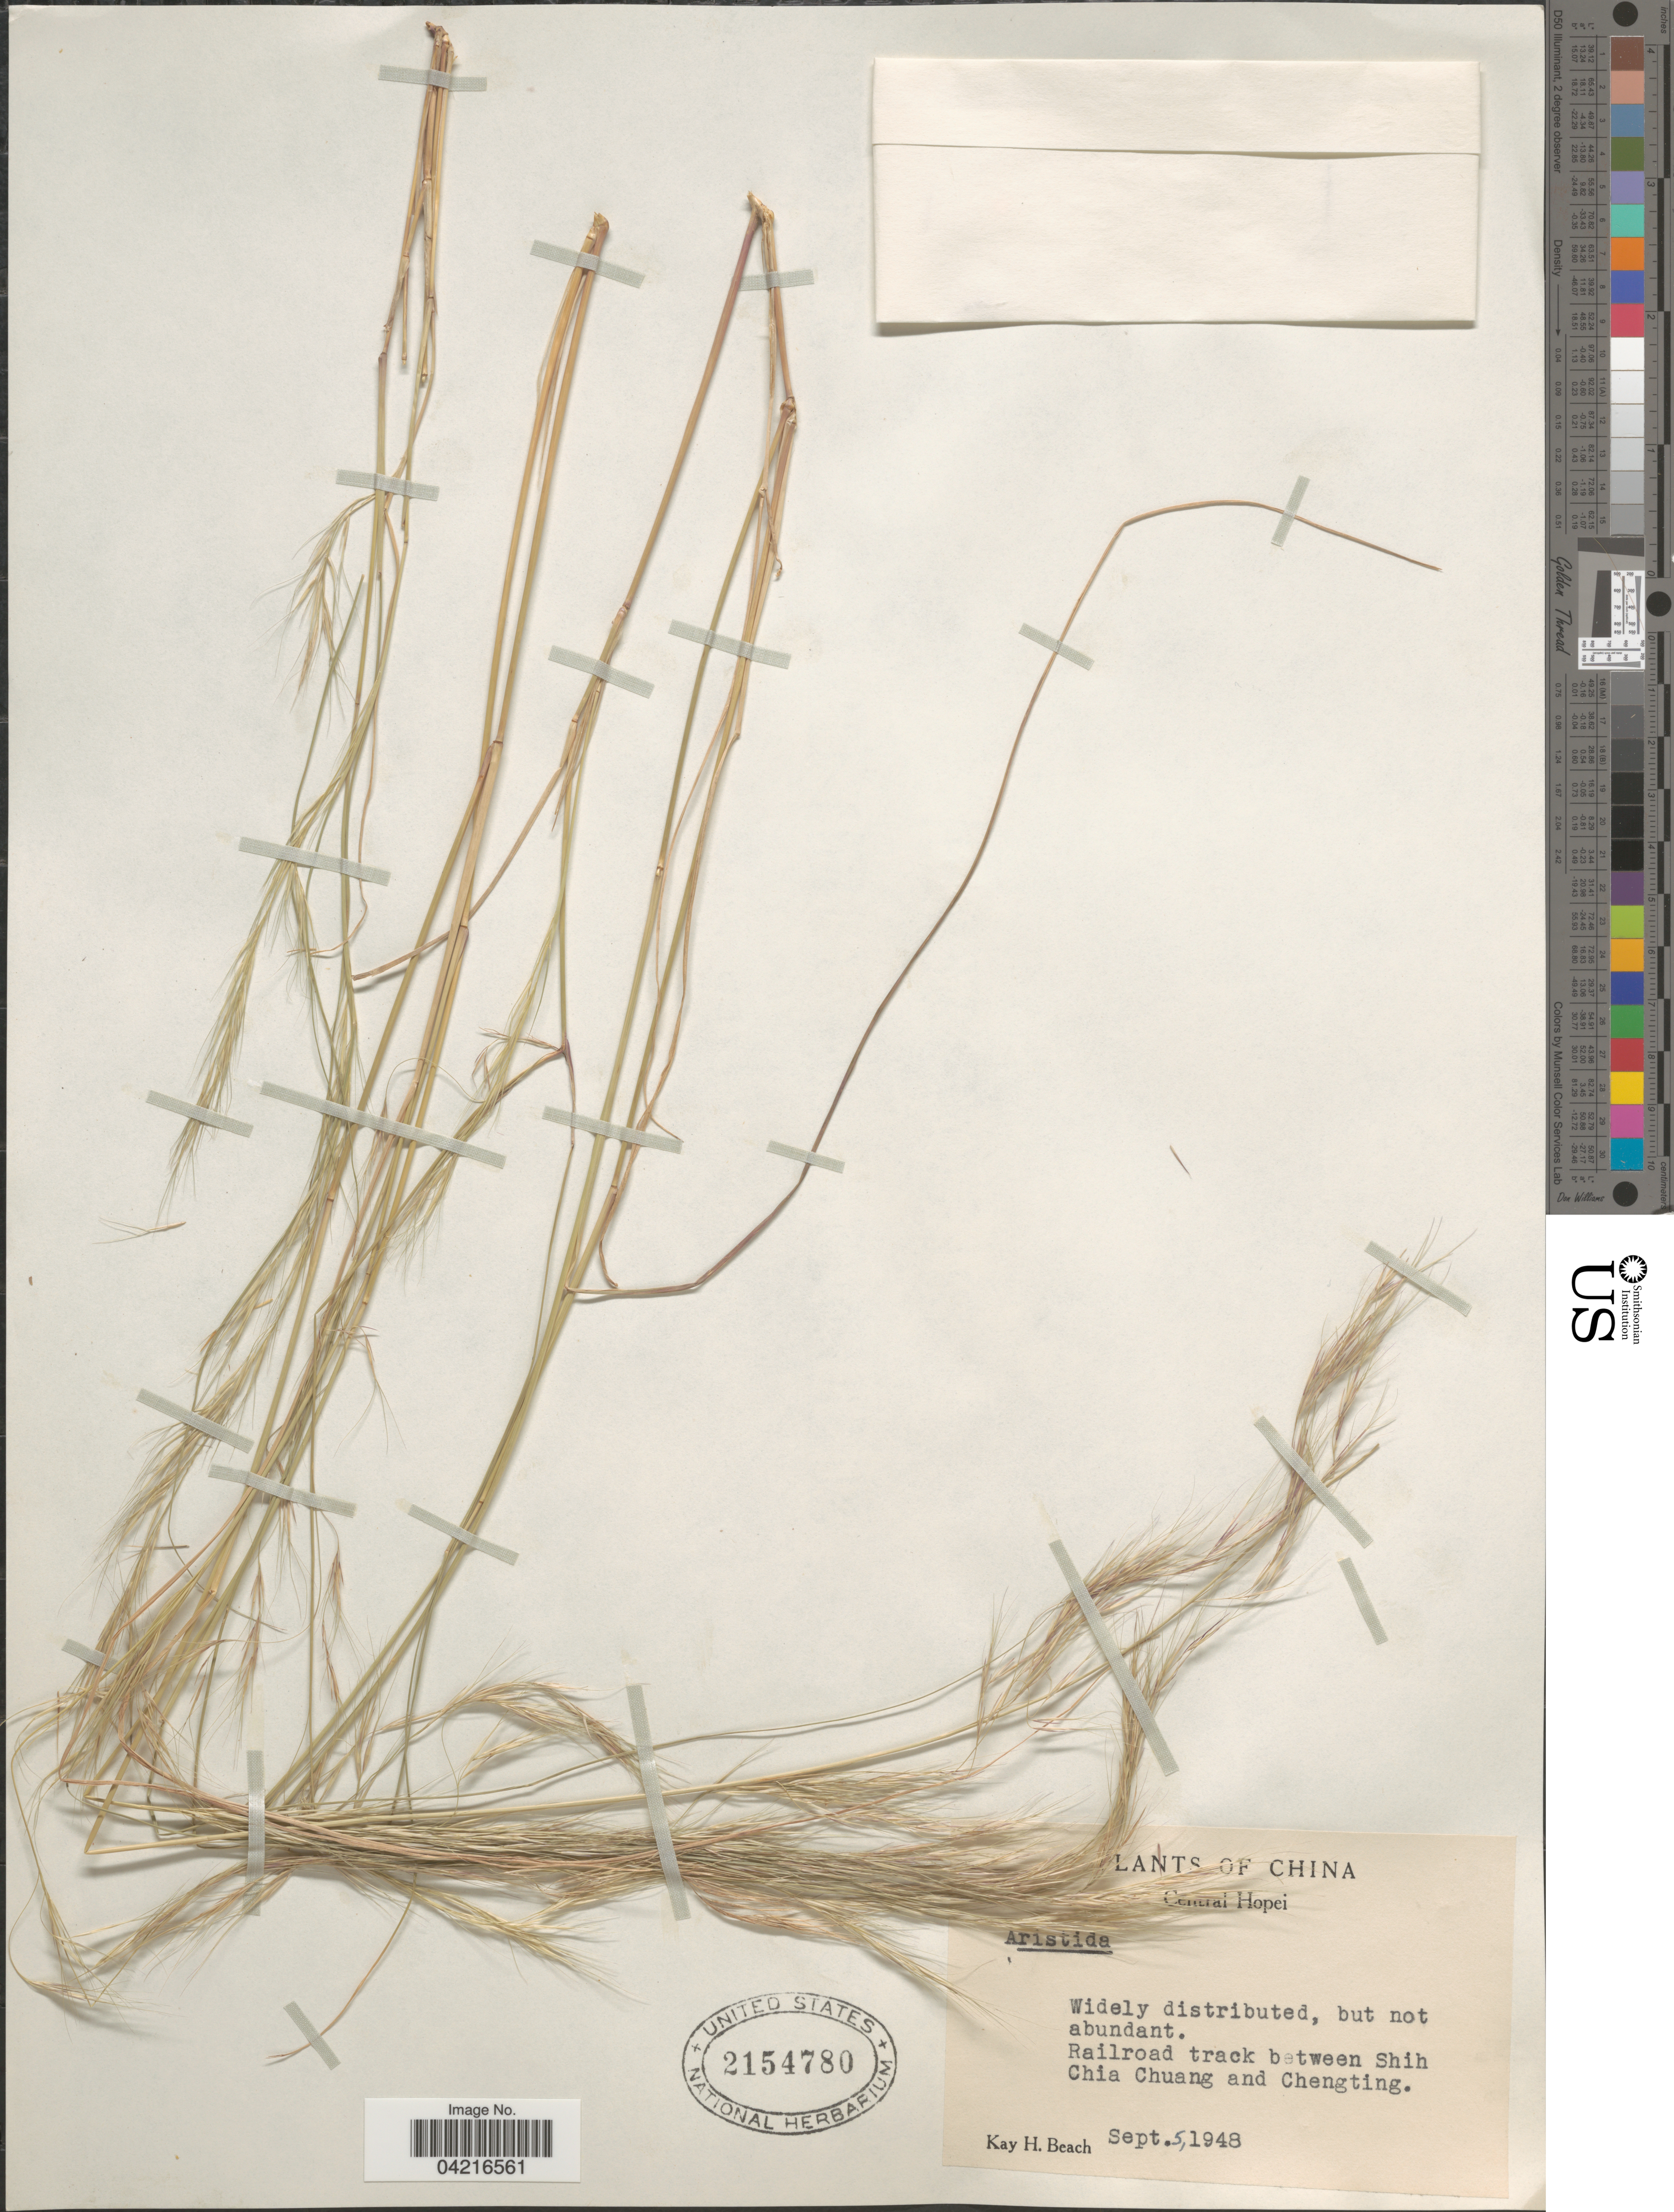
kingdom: Plantae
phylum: Tracheophyta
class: Liliopsida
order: Poales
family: Poaceae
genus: Aristida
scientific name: Aristida sp.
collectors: K. H. Beach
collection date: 1948-09-05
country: China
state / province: Hebei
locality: Central Hopei. Railroad track between Shih Chia Chuang and Chengting.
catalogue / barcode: US 2154780